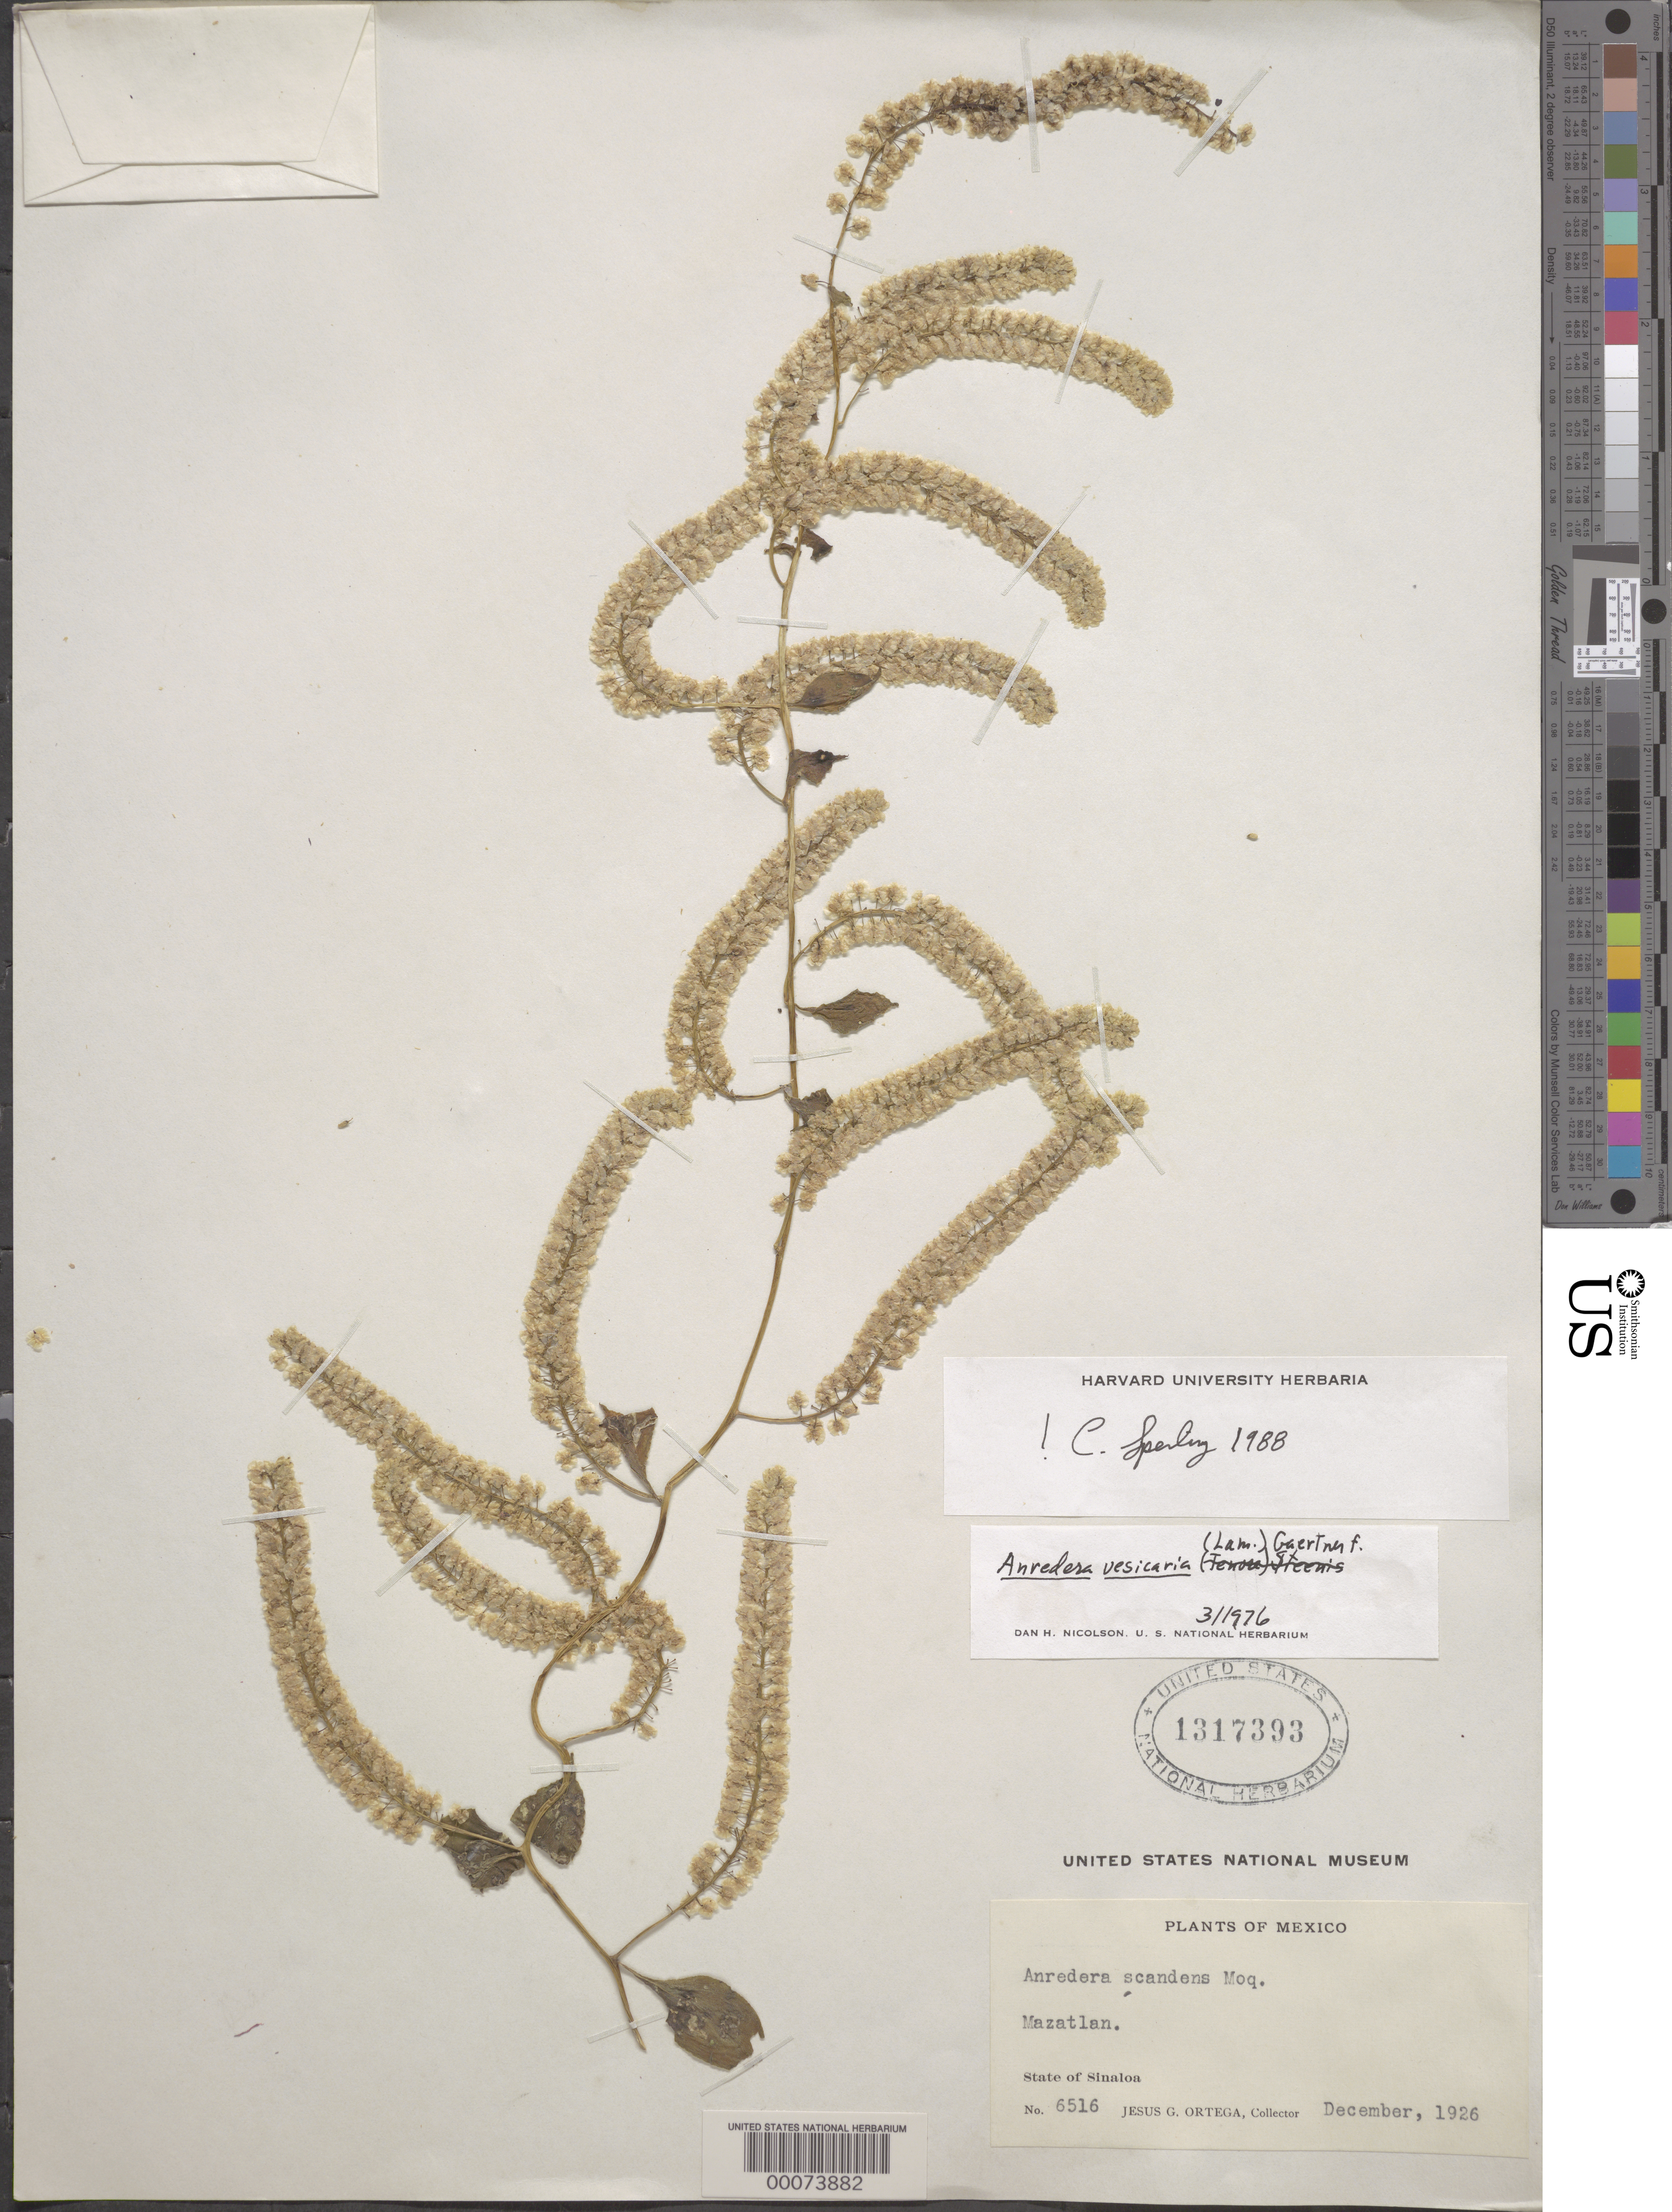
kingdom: Plantae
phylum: Tracheophyta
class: Magnoliopsida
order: Caryophyllales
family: Basellaceae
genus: Anredera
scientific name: Anredera vesicaria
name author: (Lam.) C.F. Gaertn.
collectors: J. Ortega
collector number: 6516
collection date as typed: Dec 1926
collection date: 1926-12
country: Mexico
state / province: Sinaloa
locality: Mazatlan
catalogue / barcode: US 1317393